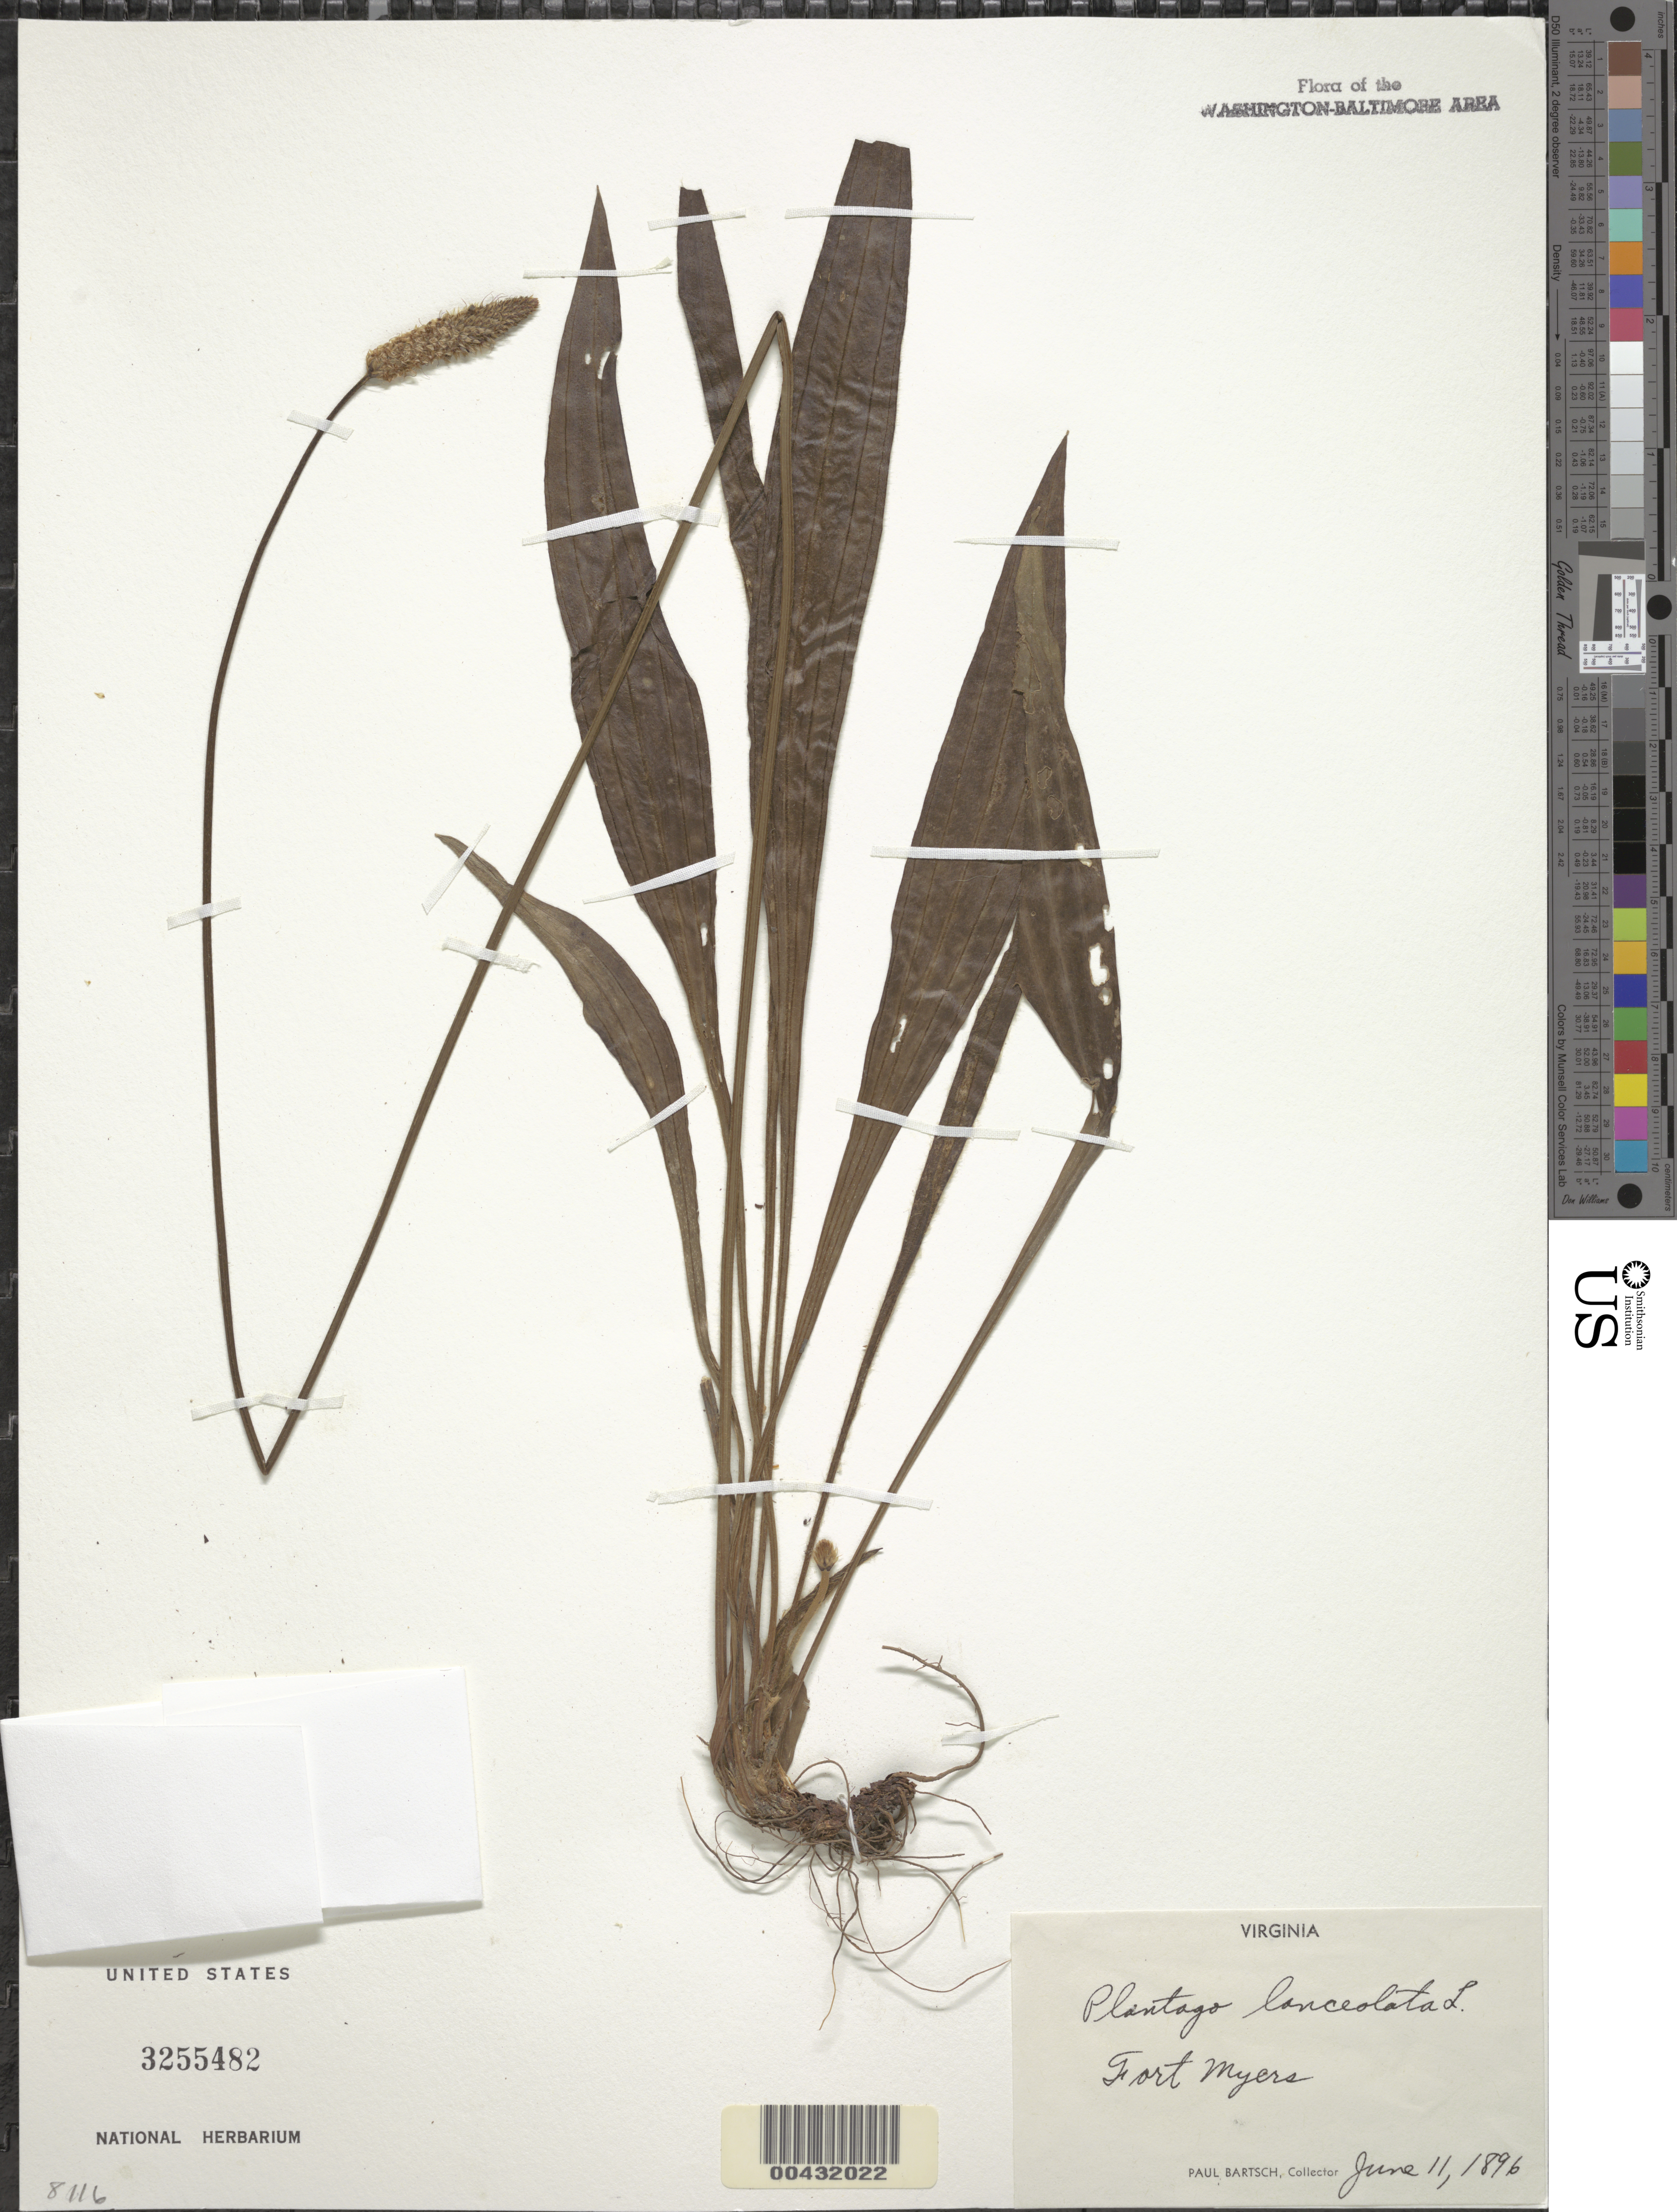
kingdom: Plantae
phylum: Tracheophyta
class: Magnoliopsida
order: Lamiales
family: Plantaginaceae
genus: Plantago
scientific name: Plantago lanceolata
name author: L.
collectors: P. Bartsch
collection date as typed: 11 Jun 1896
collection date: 1896-06-11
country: United States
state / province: Virginia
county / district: Arlington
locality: Fort Myers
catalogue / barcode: US 3255482